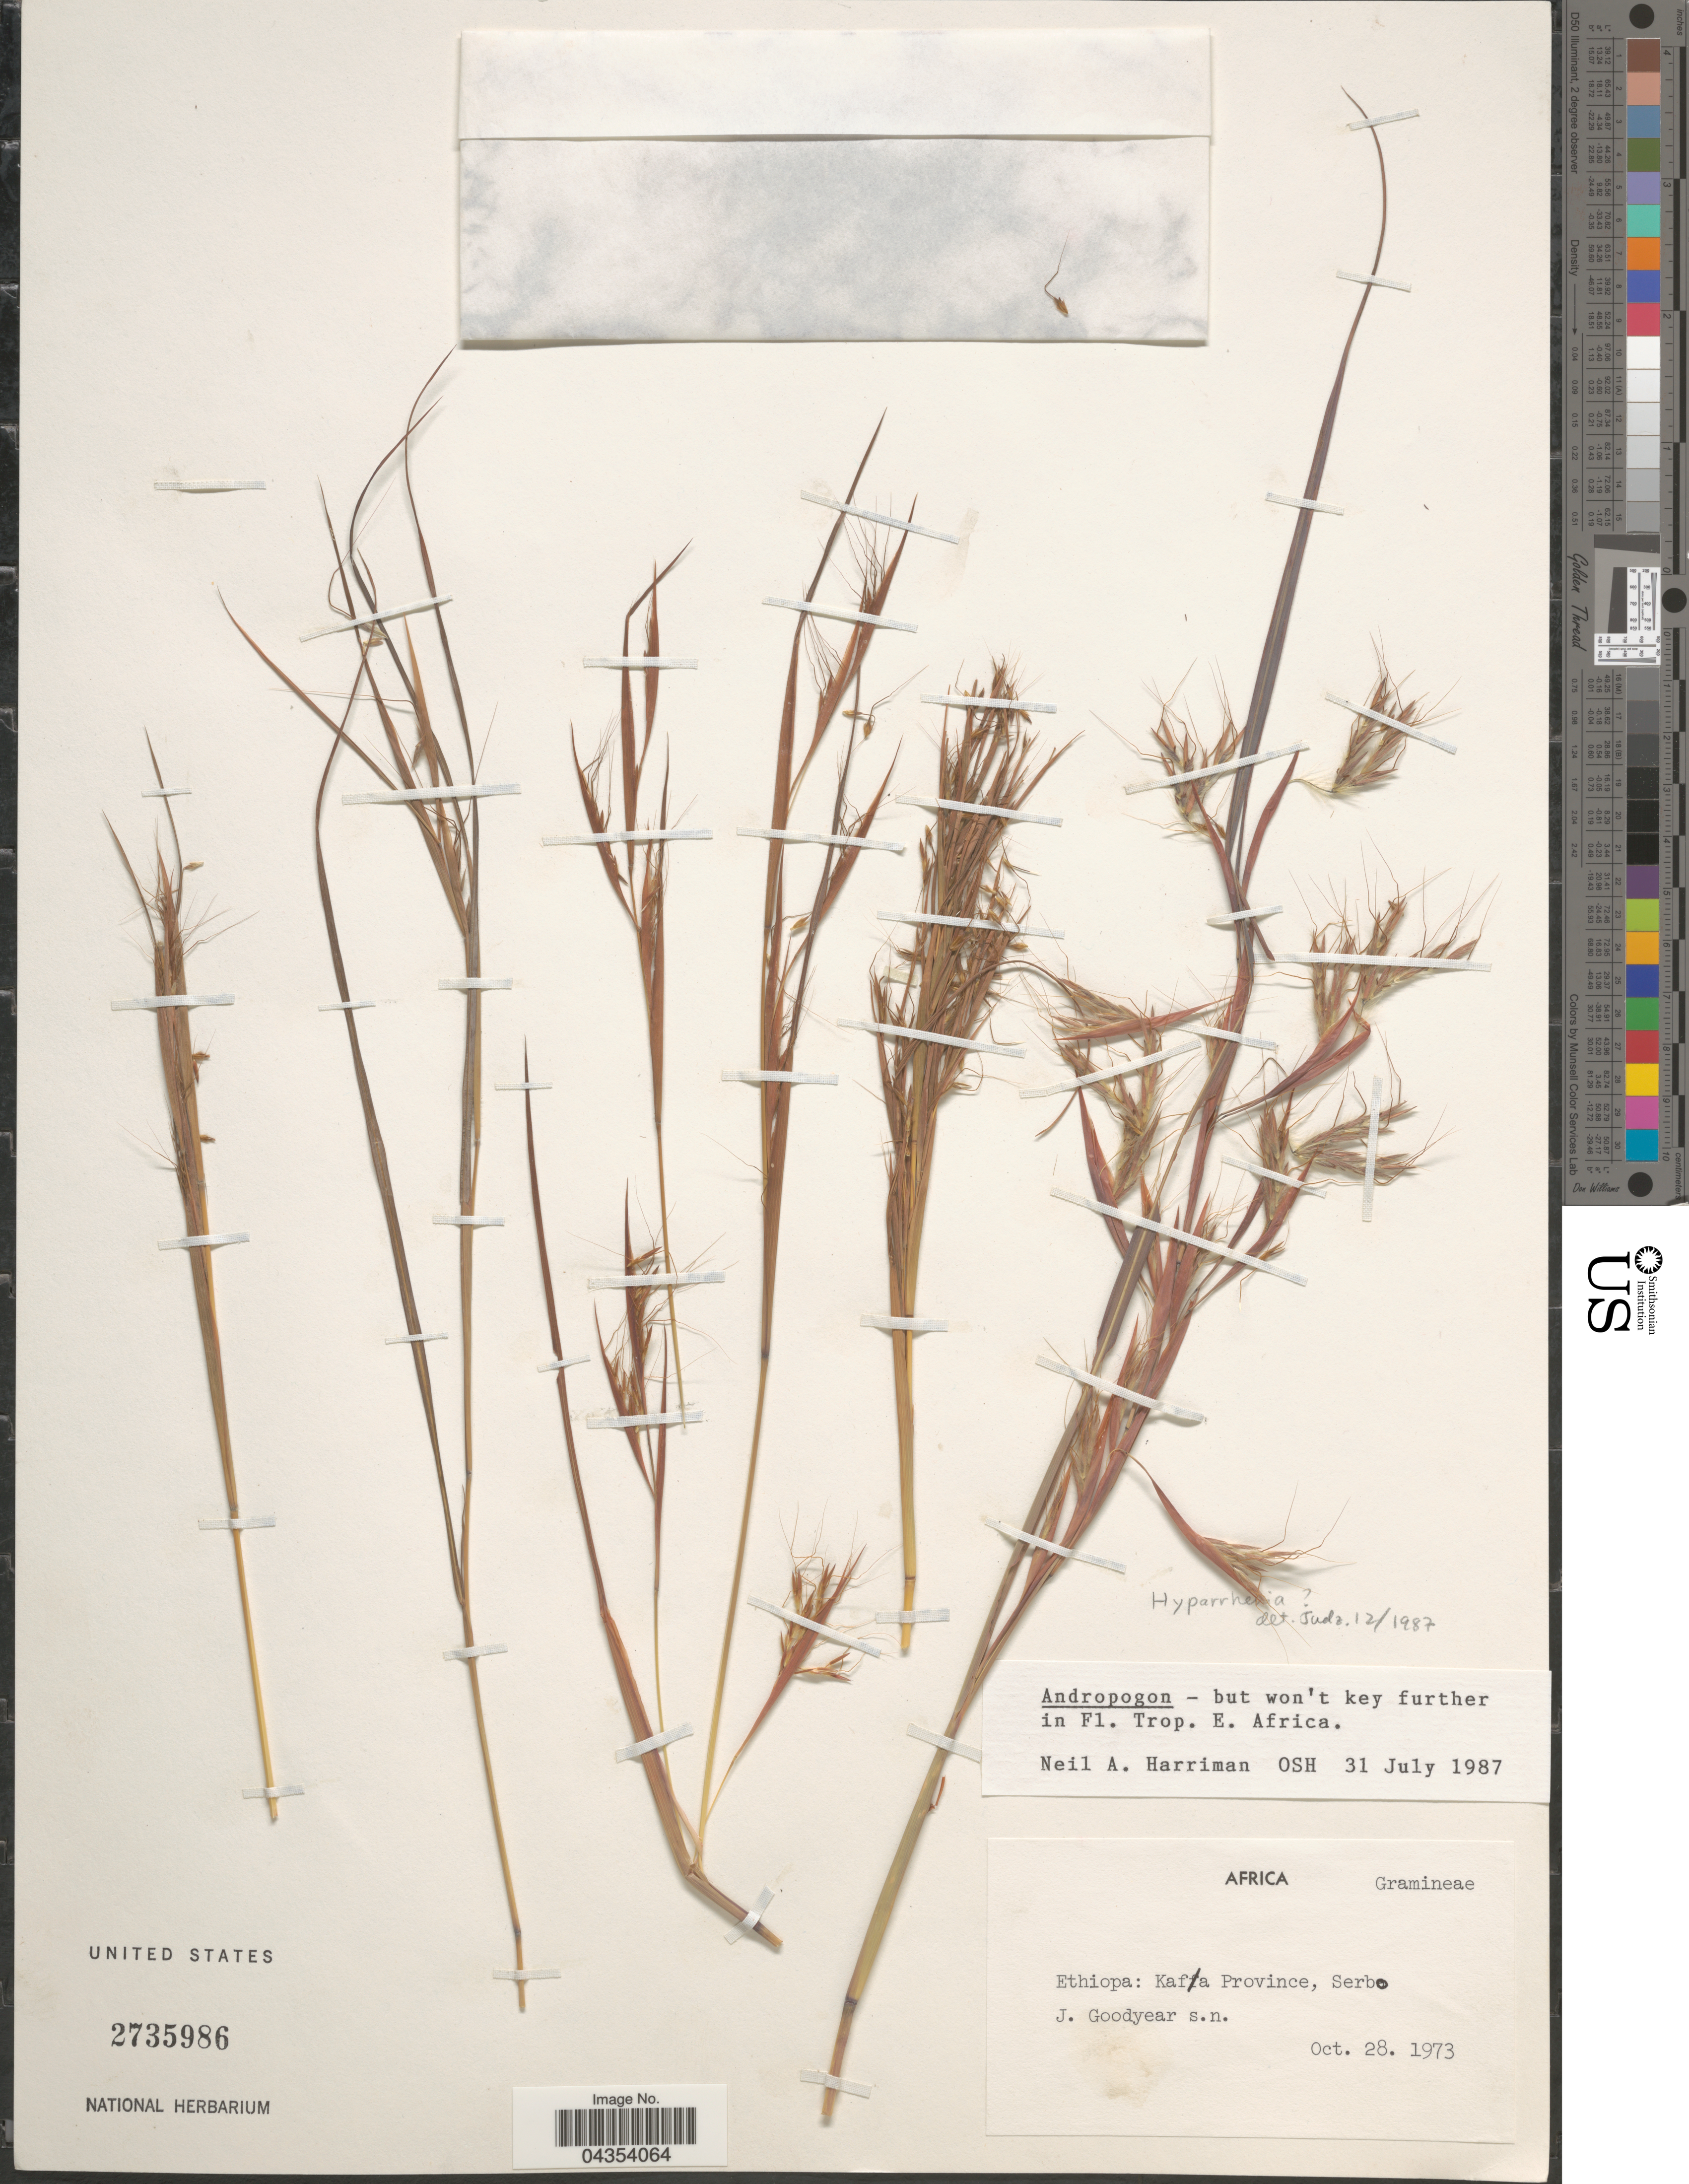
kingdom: Plantae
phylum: Tracheophyta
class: Liliopsida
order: Poales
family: Poaceae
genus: Hyparrhenia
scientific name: Hyparrhenia sp.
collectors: J. Goodyear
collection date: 1973-10-28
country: Ethiopia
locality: Kafa Province, Serbo.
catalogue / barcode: US 2735986